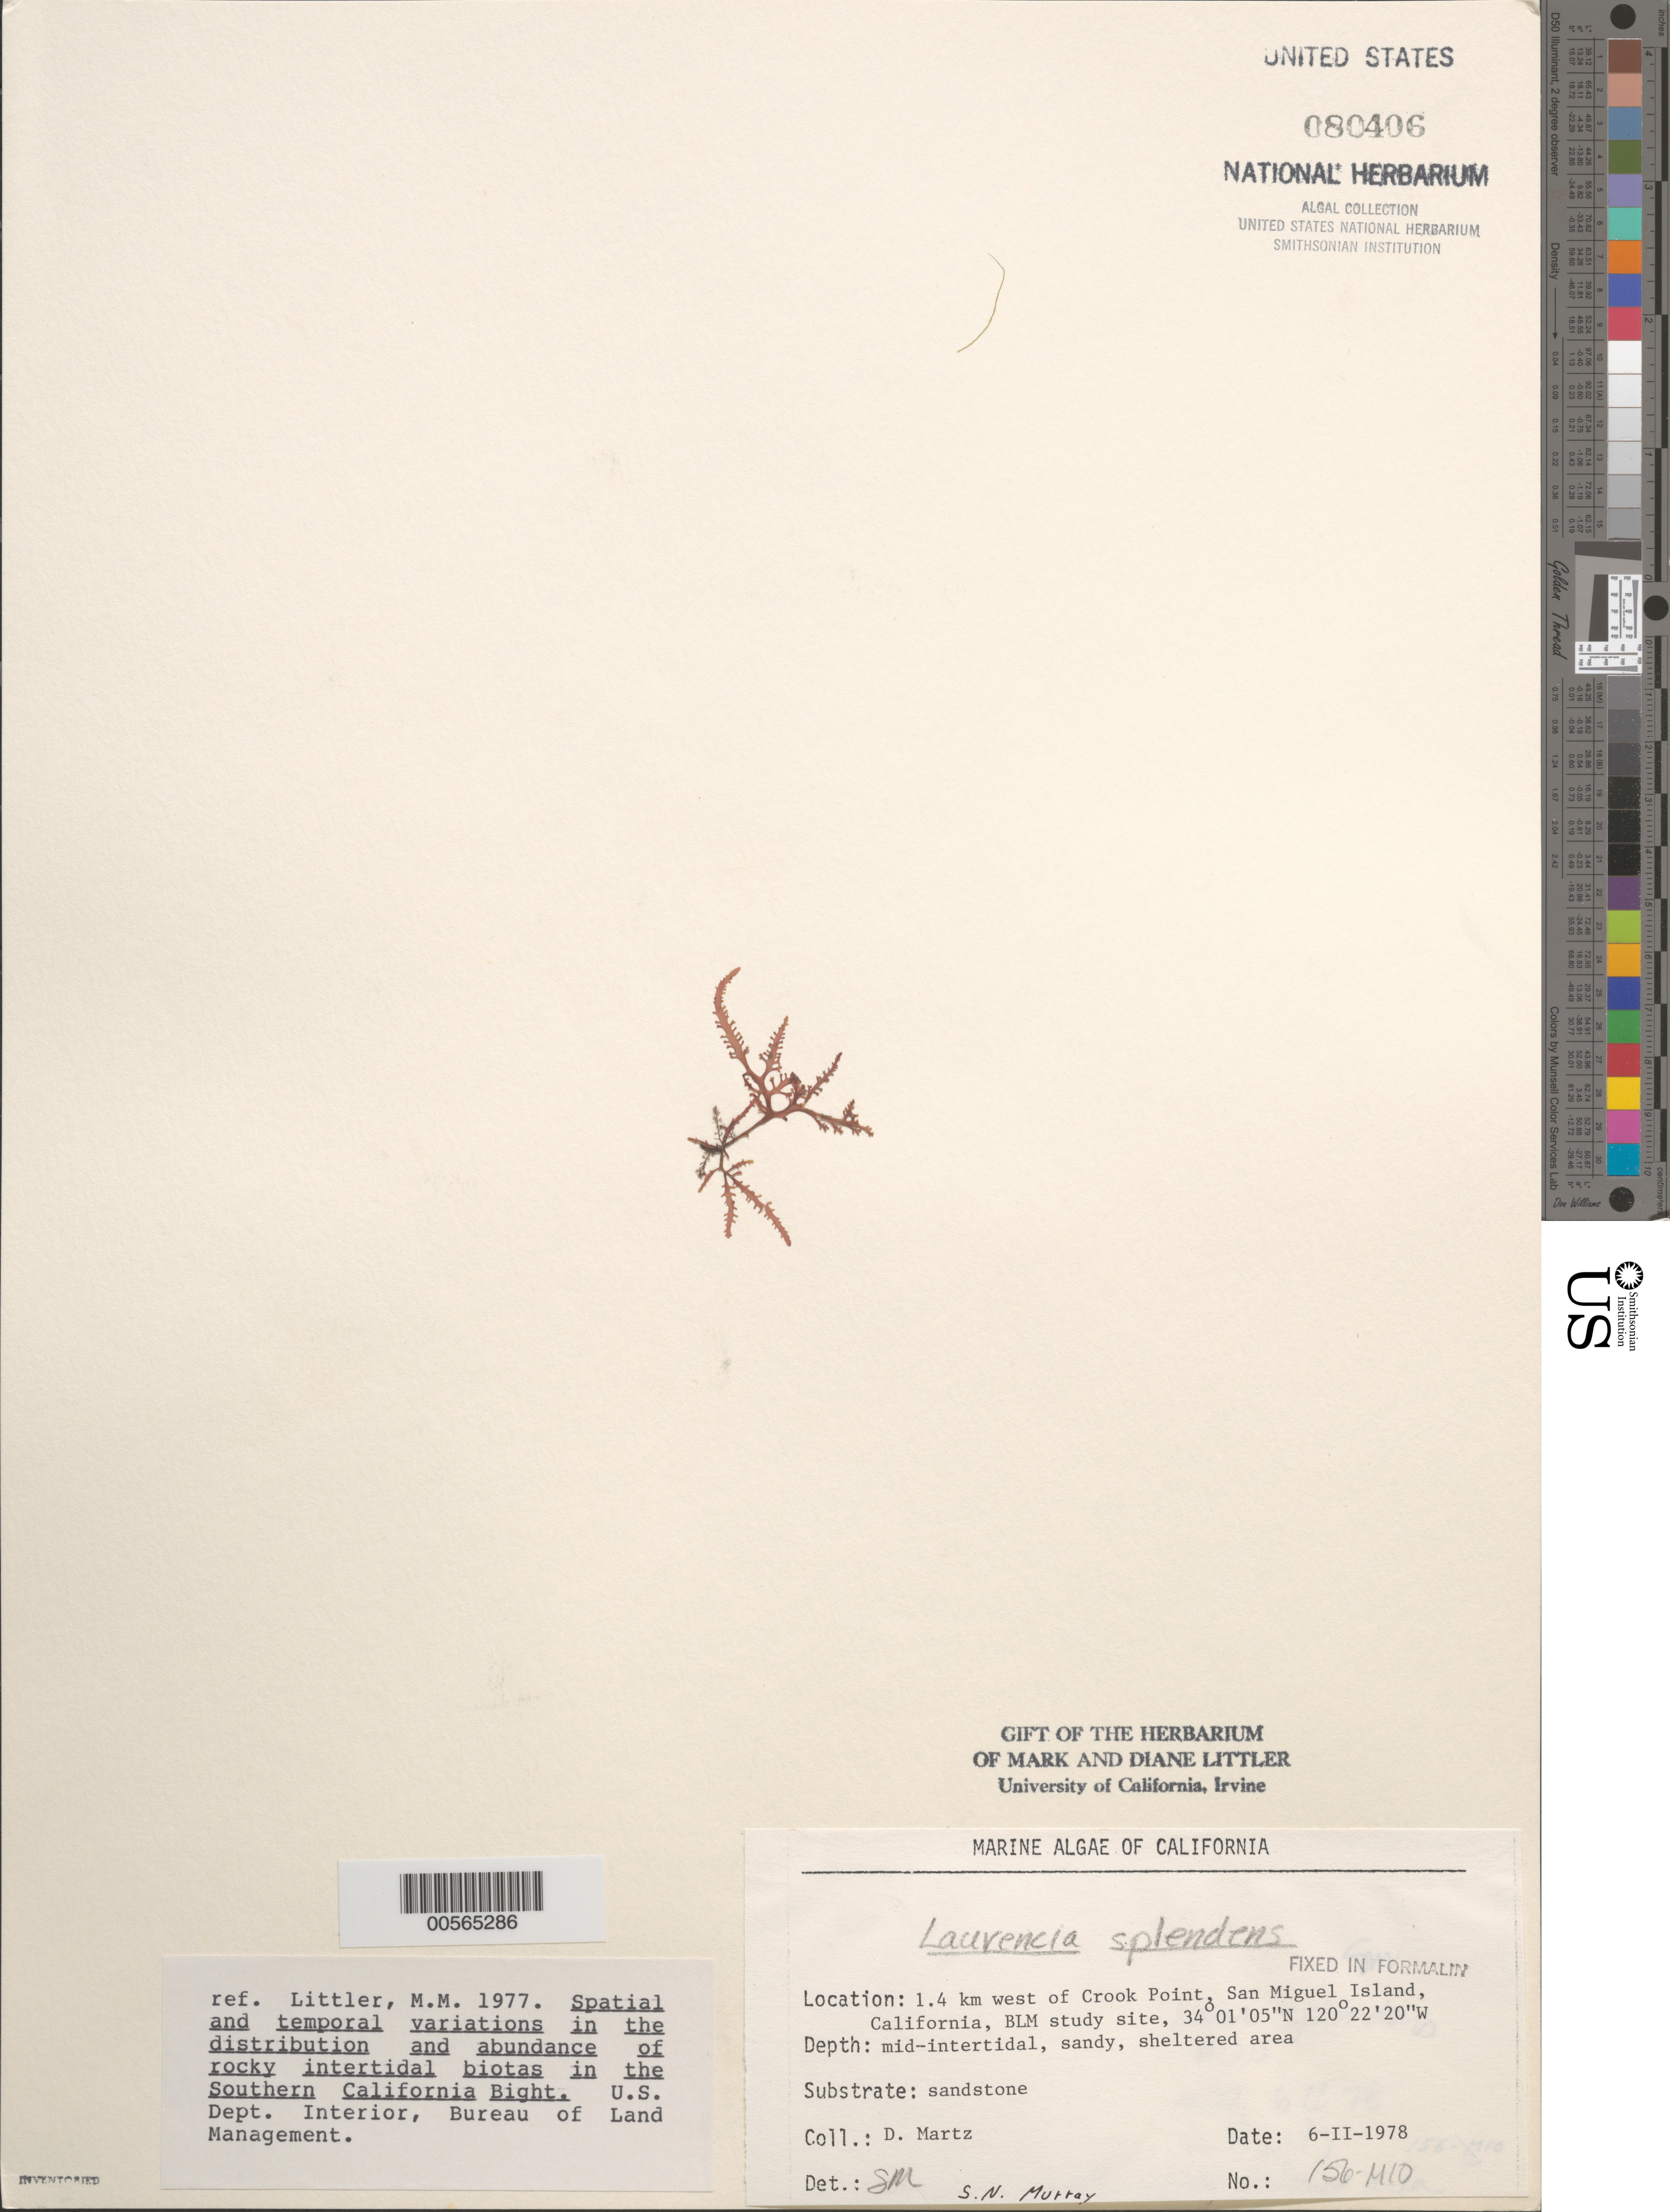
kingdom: Plantae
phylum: Rhodophyta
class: Florideophyceae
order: Ceramiales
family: Rhodomelaceae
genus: Osmundea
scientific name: Osmundea splendens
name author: (Hollenb.) K.W. Nam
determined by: Algae name updating Project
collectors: D. Martz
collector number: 156-mio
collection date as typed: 06 Feb 1978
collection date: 1978-02-06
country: United States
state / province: California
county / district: Santa Barbara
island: San Miguel Island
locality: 1.4 km north of Crook Point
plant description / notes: BLM-SOCALBIGHT Rocky Intertidal Survey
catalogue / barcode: US 80406